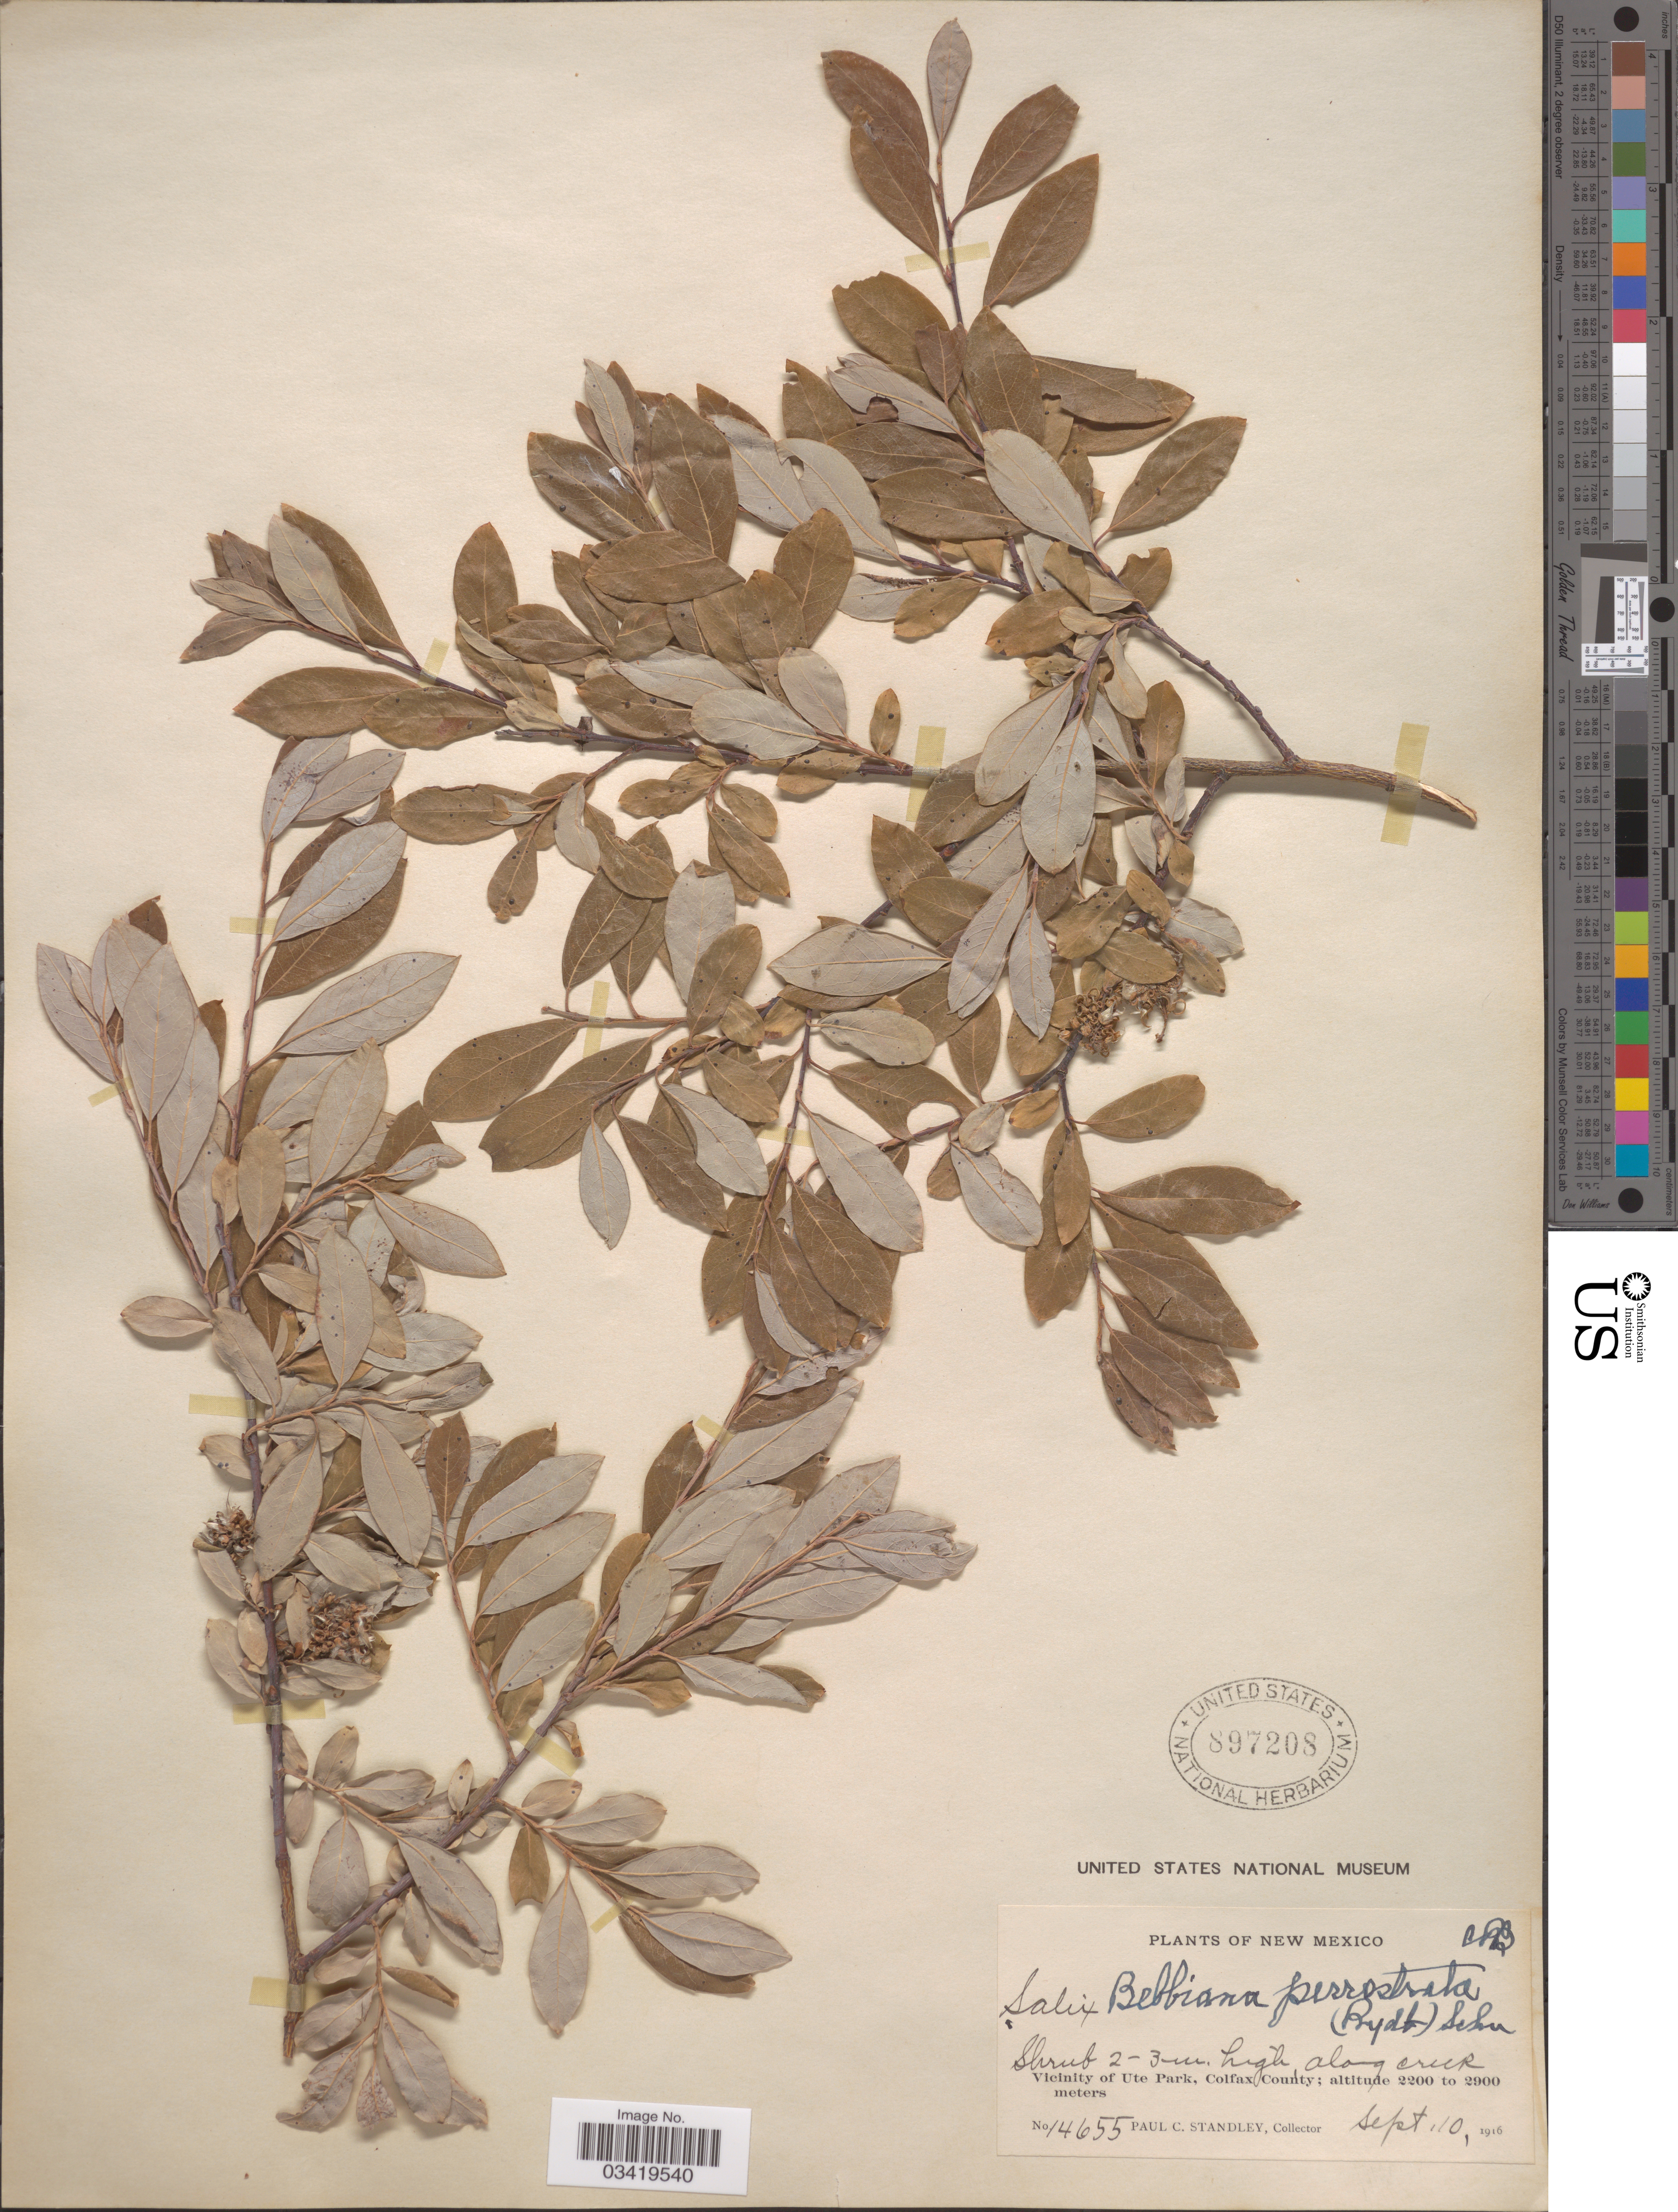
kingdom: Plantae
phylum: Tracheophyta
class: Magnoliopsida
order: Malpighiales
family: Salicaceae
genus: Salix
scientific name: Salix bebbiana var. perrostrata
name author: Sarg.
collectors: P. C. Standley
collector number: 14655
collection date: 1916-09-10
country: United States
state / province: New Mexico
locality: Vicinity of Ute Park, Colfax County.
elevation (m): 2200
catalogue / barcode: US 897208